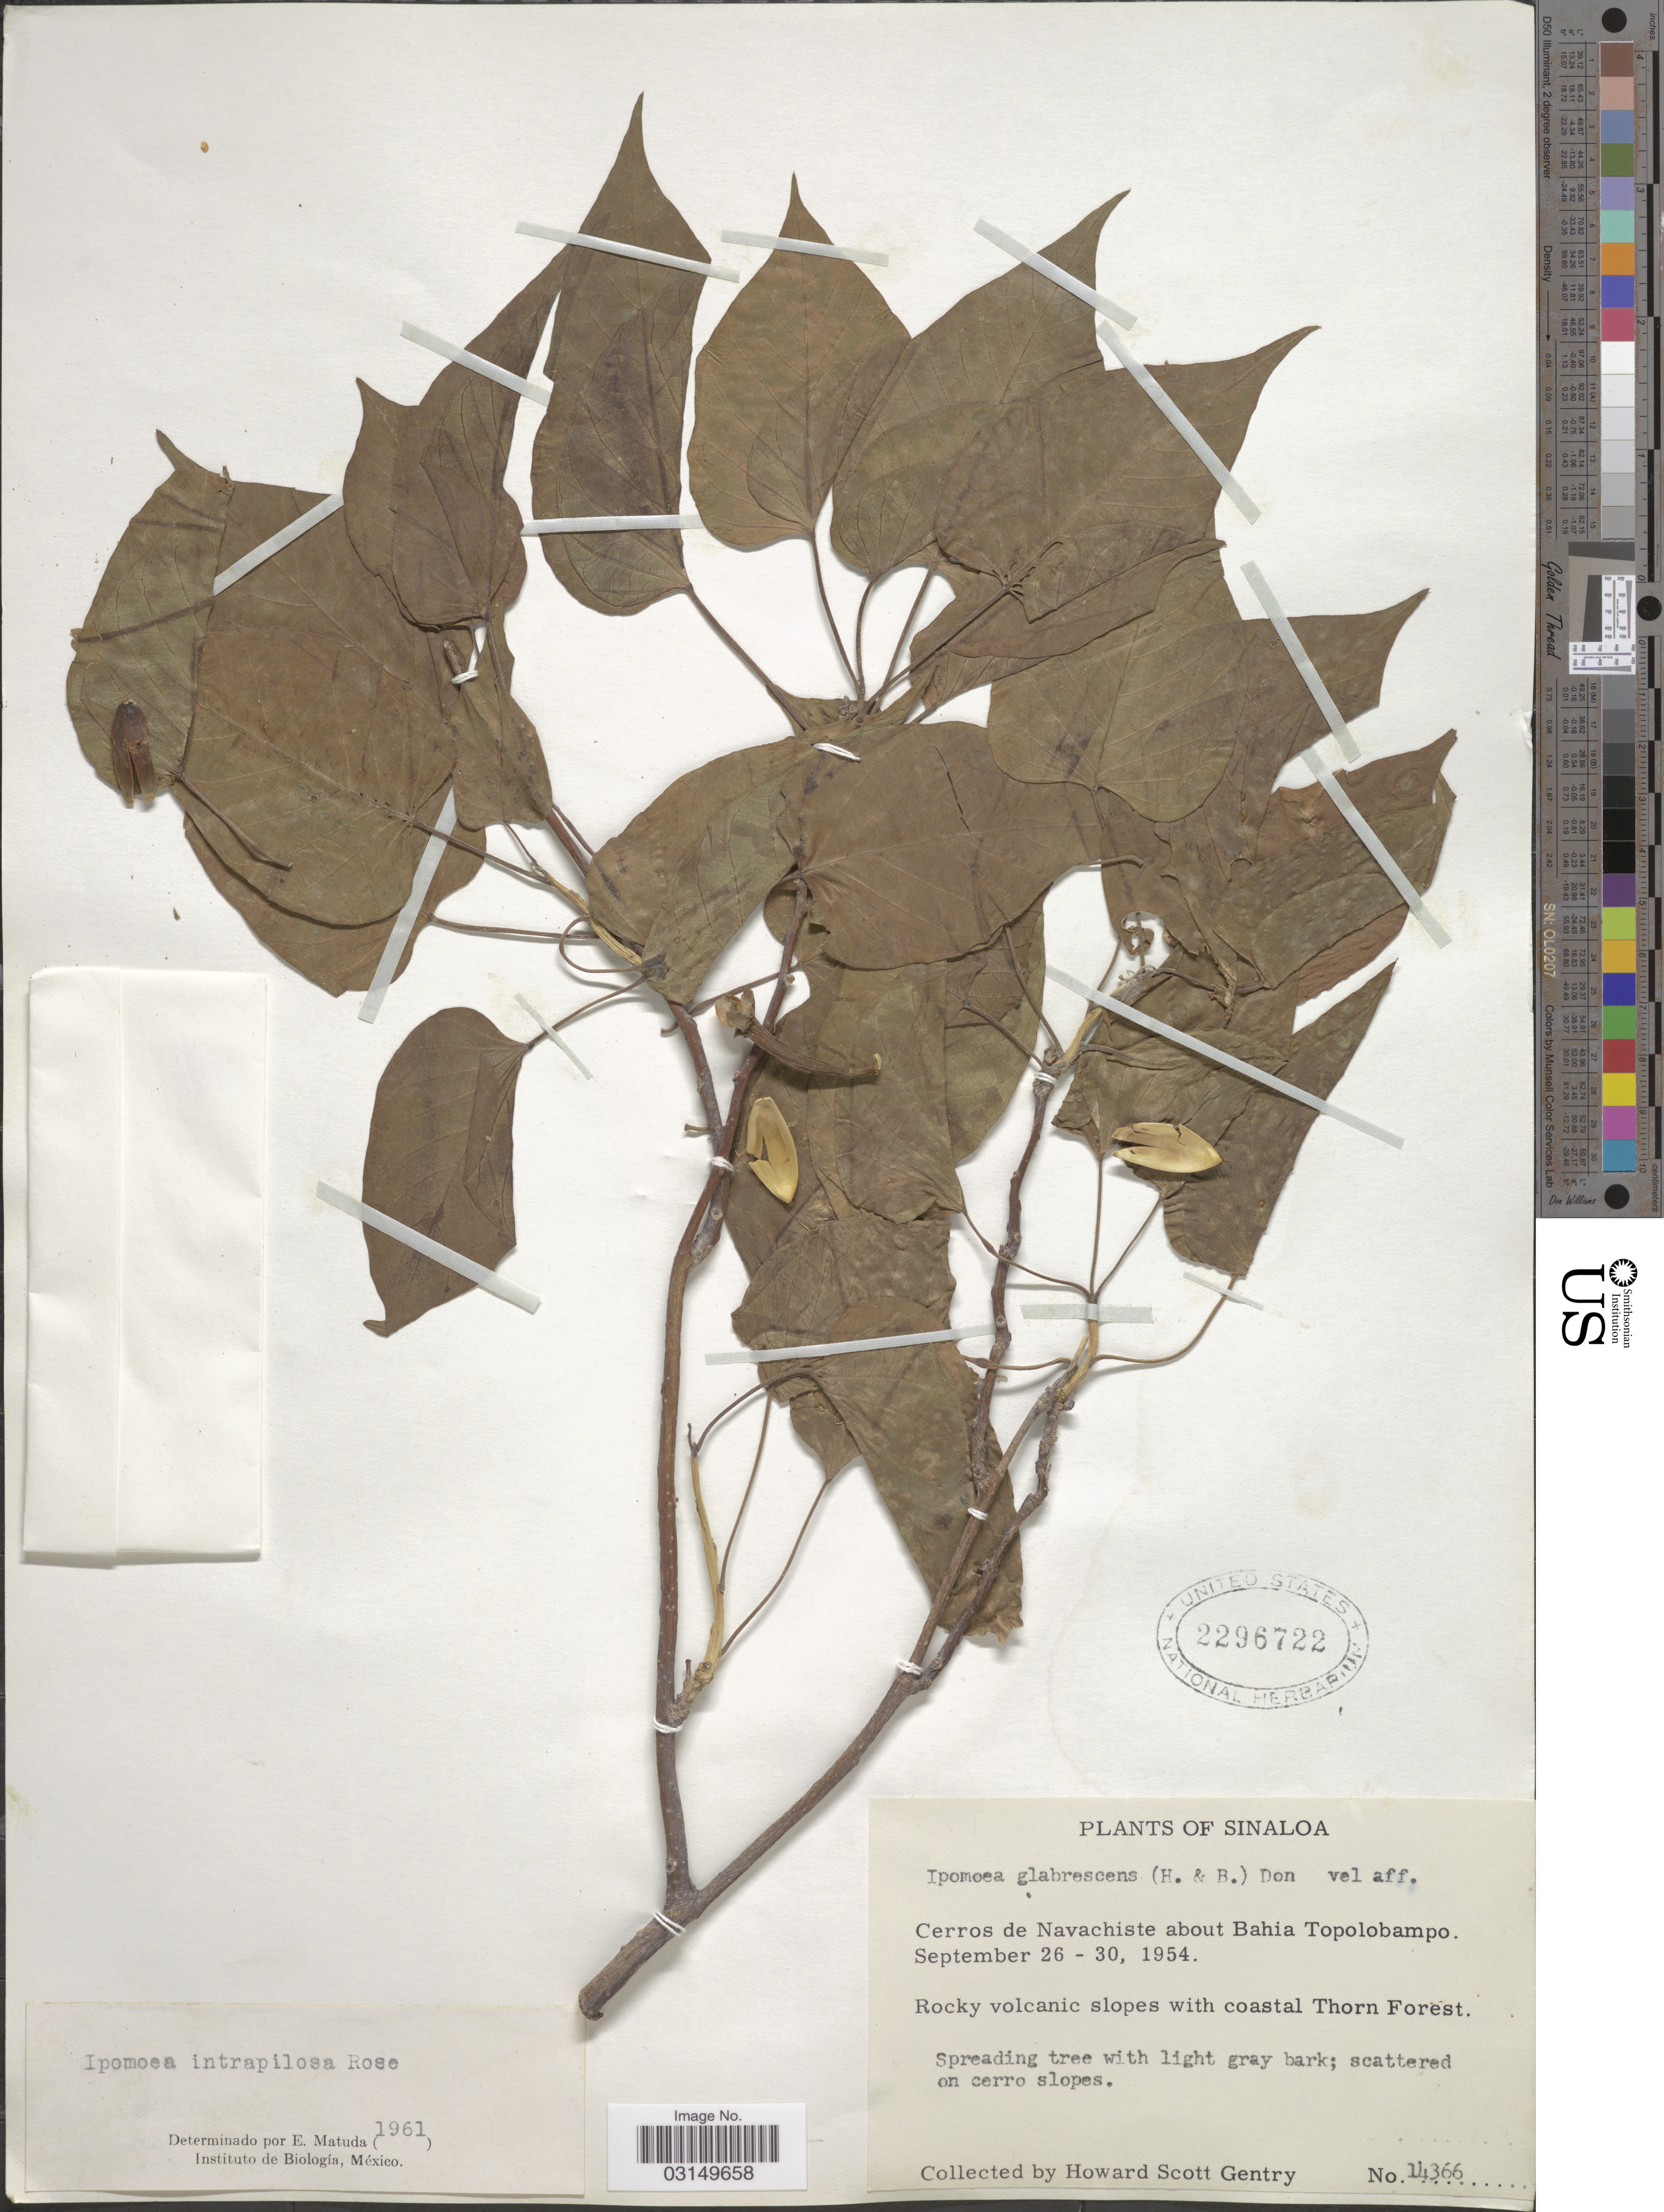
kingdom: Plantae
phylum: Tracheophyta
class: Magnoliopsida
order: Solanales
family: Convolvulaceae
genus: Ipomoea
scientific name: Ipomoea arborescens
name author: (Humb. & Bonpl. ex Willd.) G. Don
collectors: H. S. Gentry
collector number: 14366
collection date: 1954-09-26/1954-09-30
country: Mexico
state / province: Sinaloa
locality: Cerros de Navachiste about Bahia Topolobampo.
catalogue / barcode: US 2296722